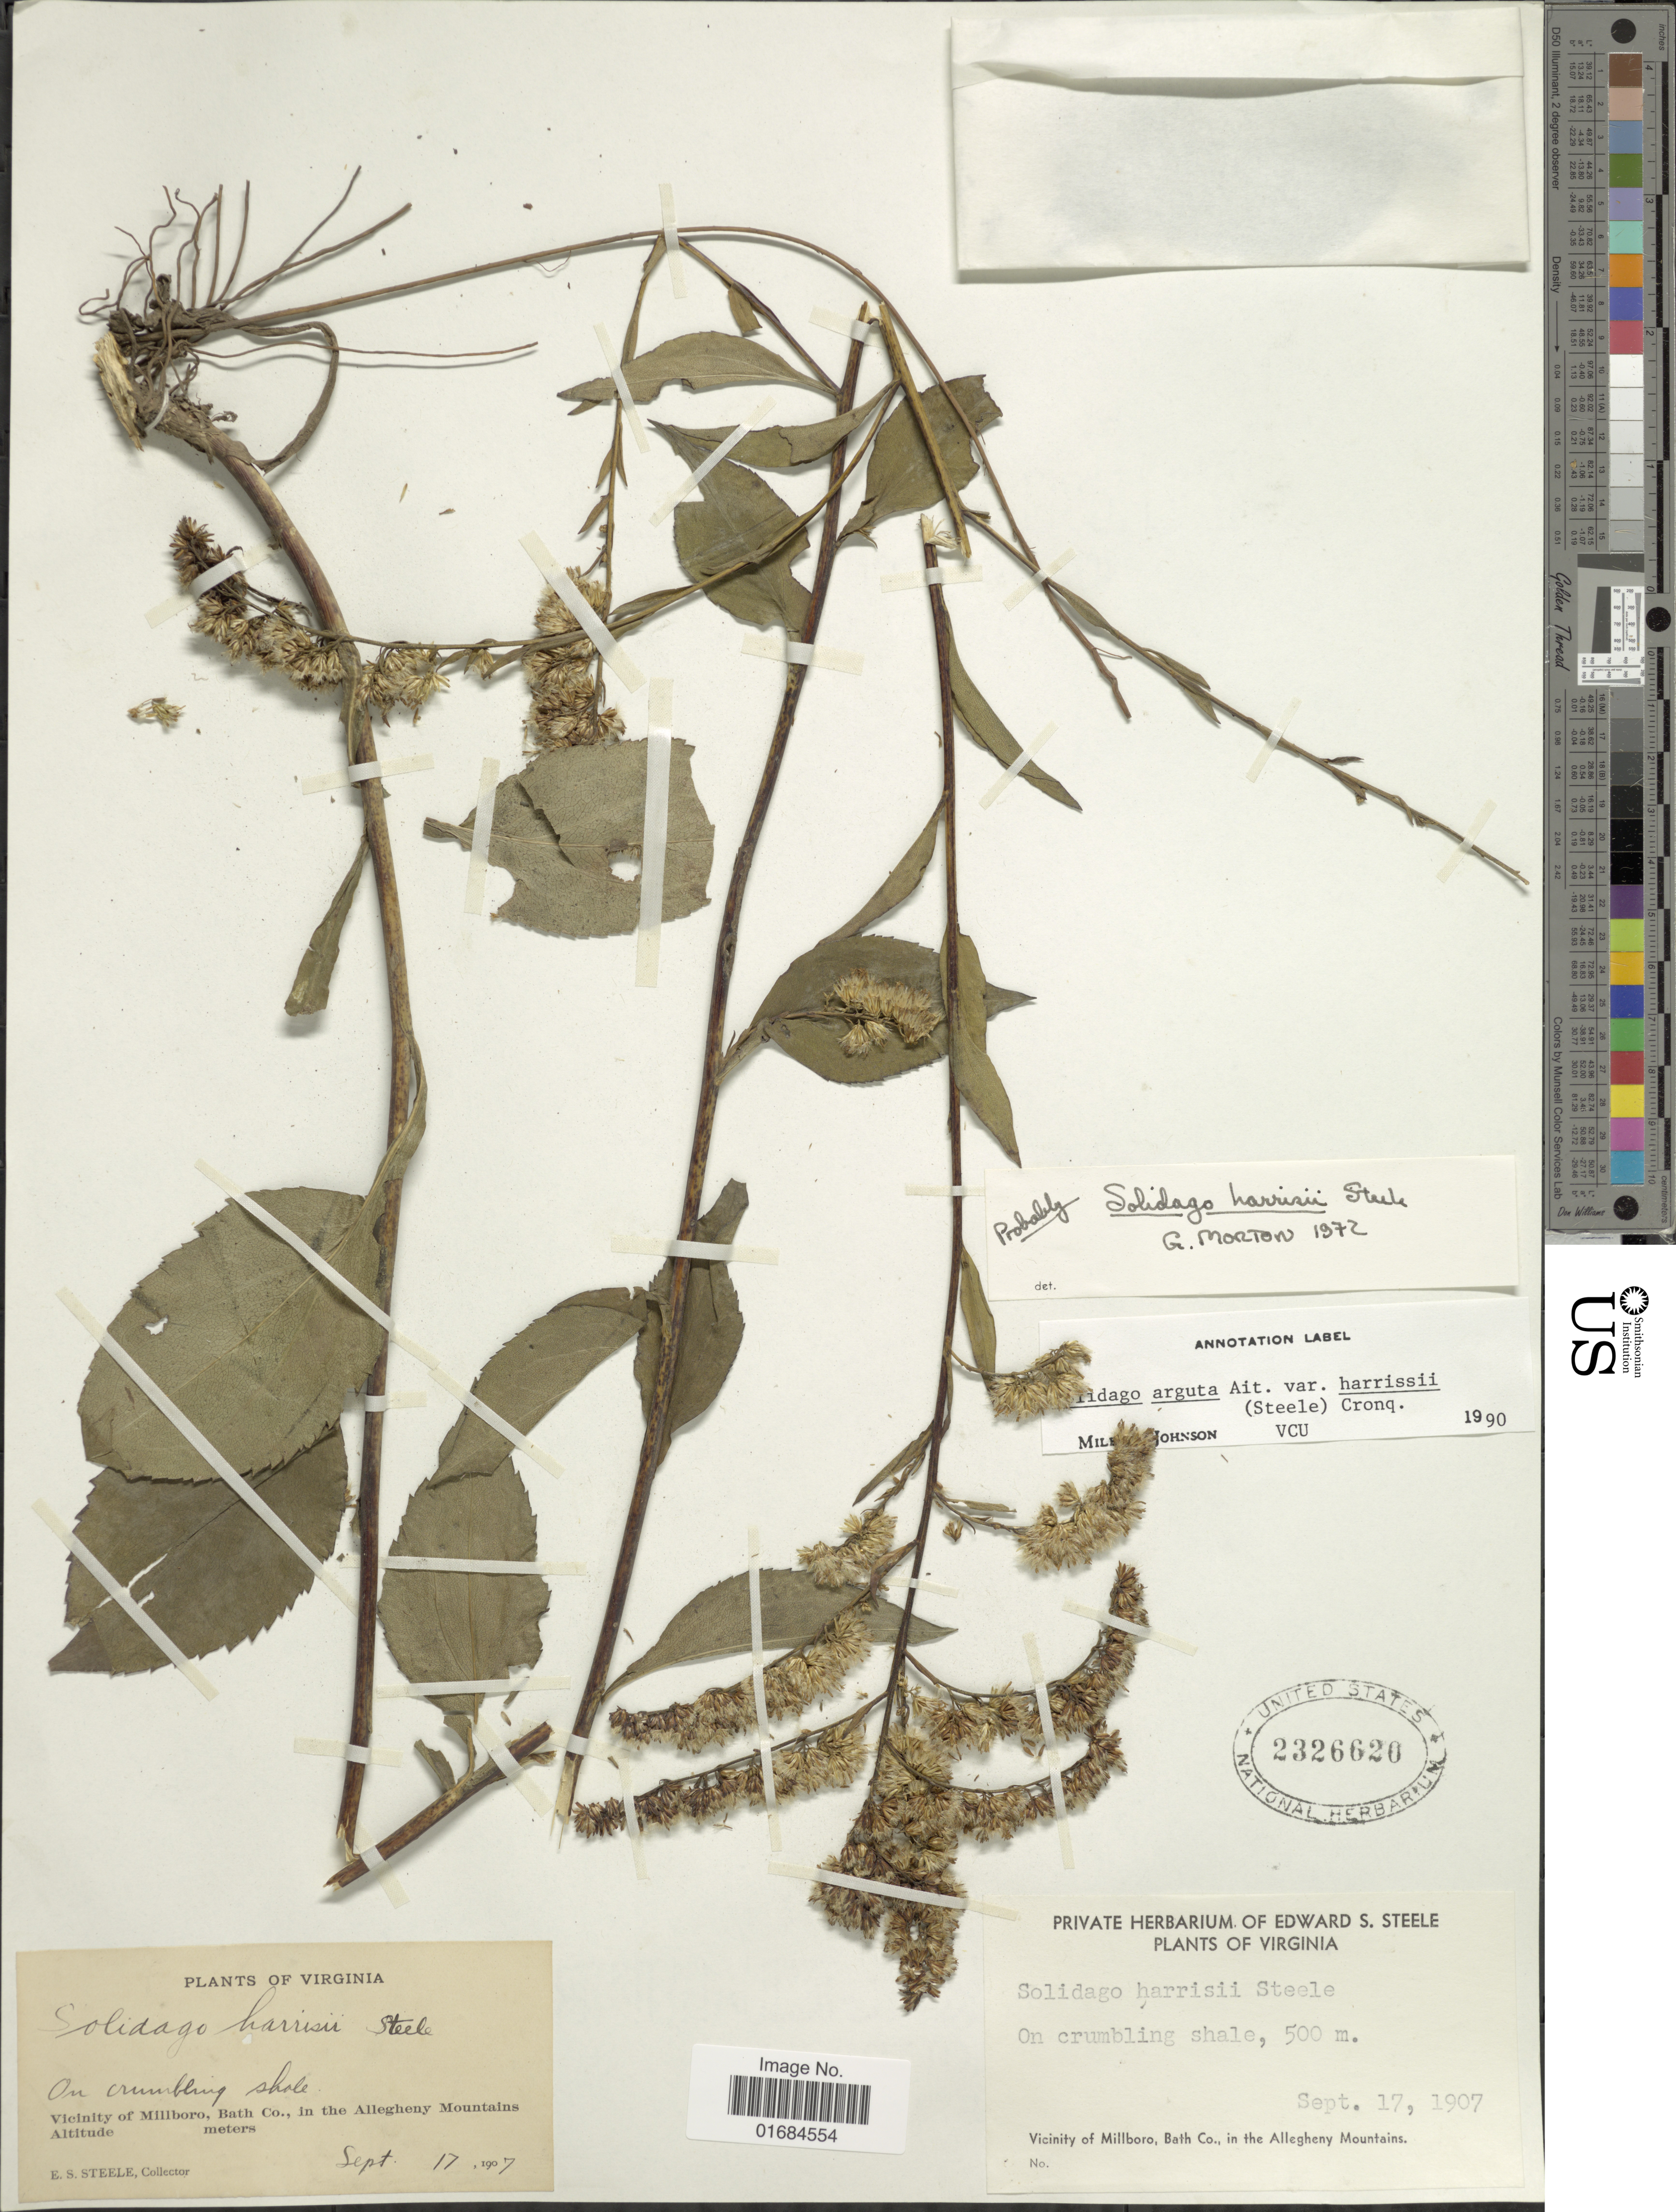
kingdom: Plantae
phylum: Tracheophyta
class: Magnoliopsida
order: Asterales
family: Asteraceae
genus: Solidago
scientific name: Solidago arguta var. harrisii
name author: (E.S. Steele) Cronq.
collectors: E. Steele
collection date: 1907-09-17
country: United States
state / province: Virginia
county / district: Bath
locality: Vicinity of Millboro, Bath Co. in the Allegheny Mountains.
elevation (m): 500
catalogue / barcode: US 2326620